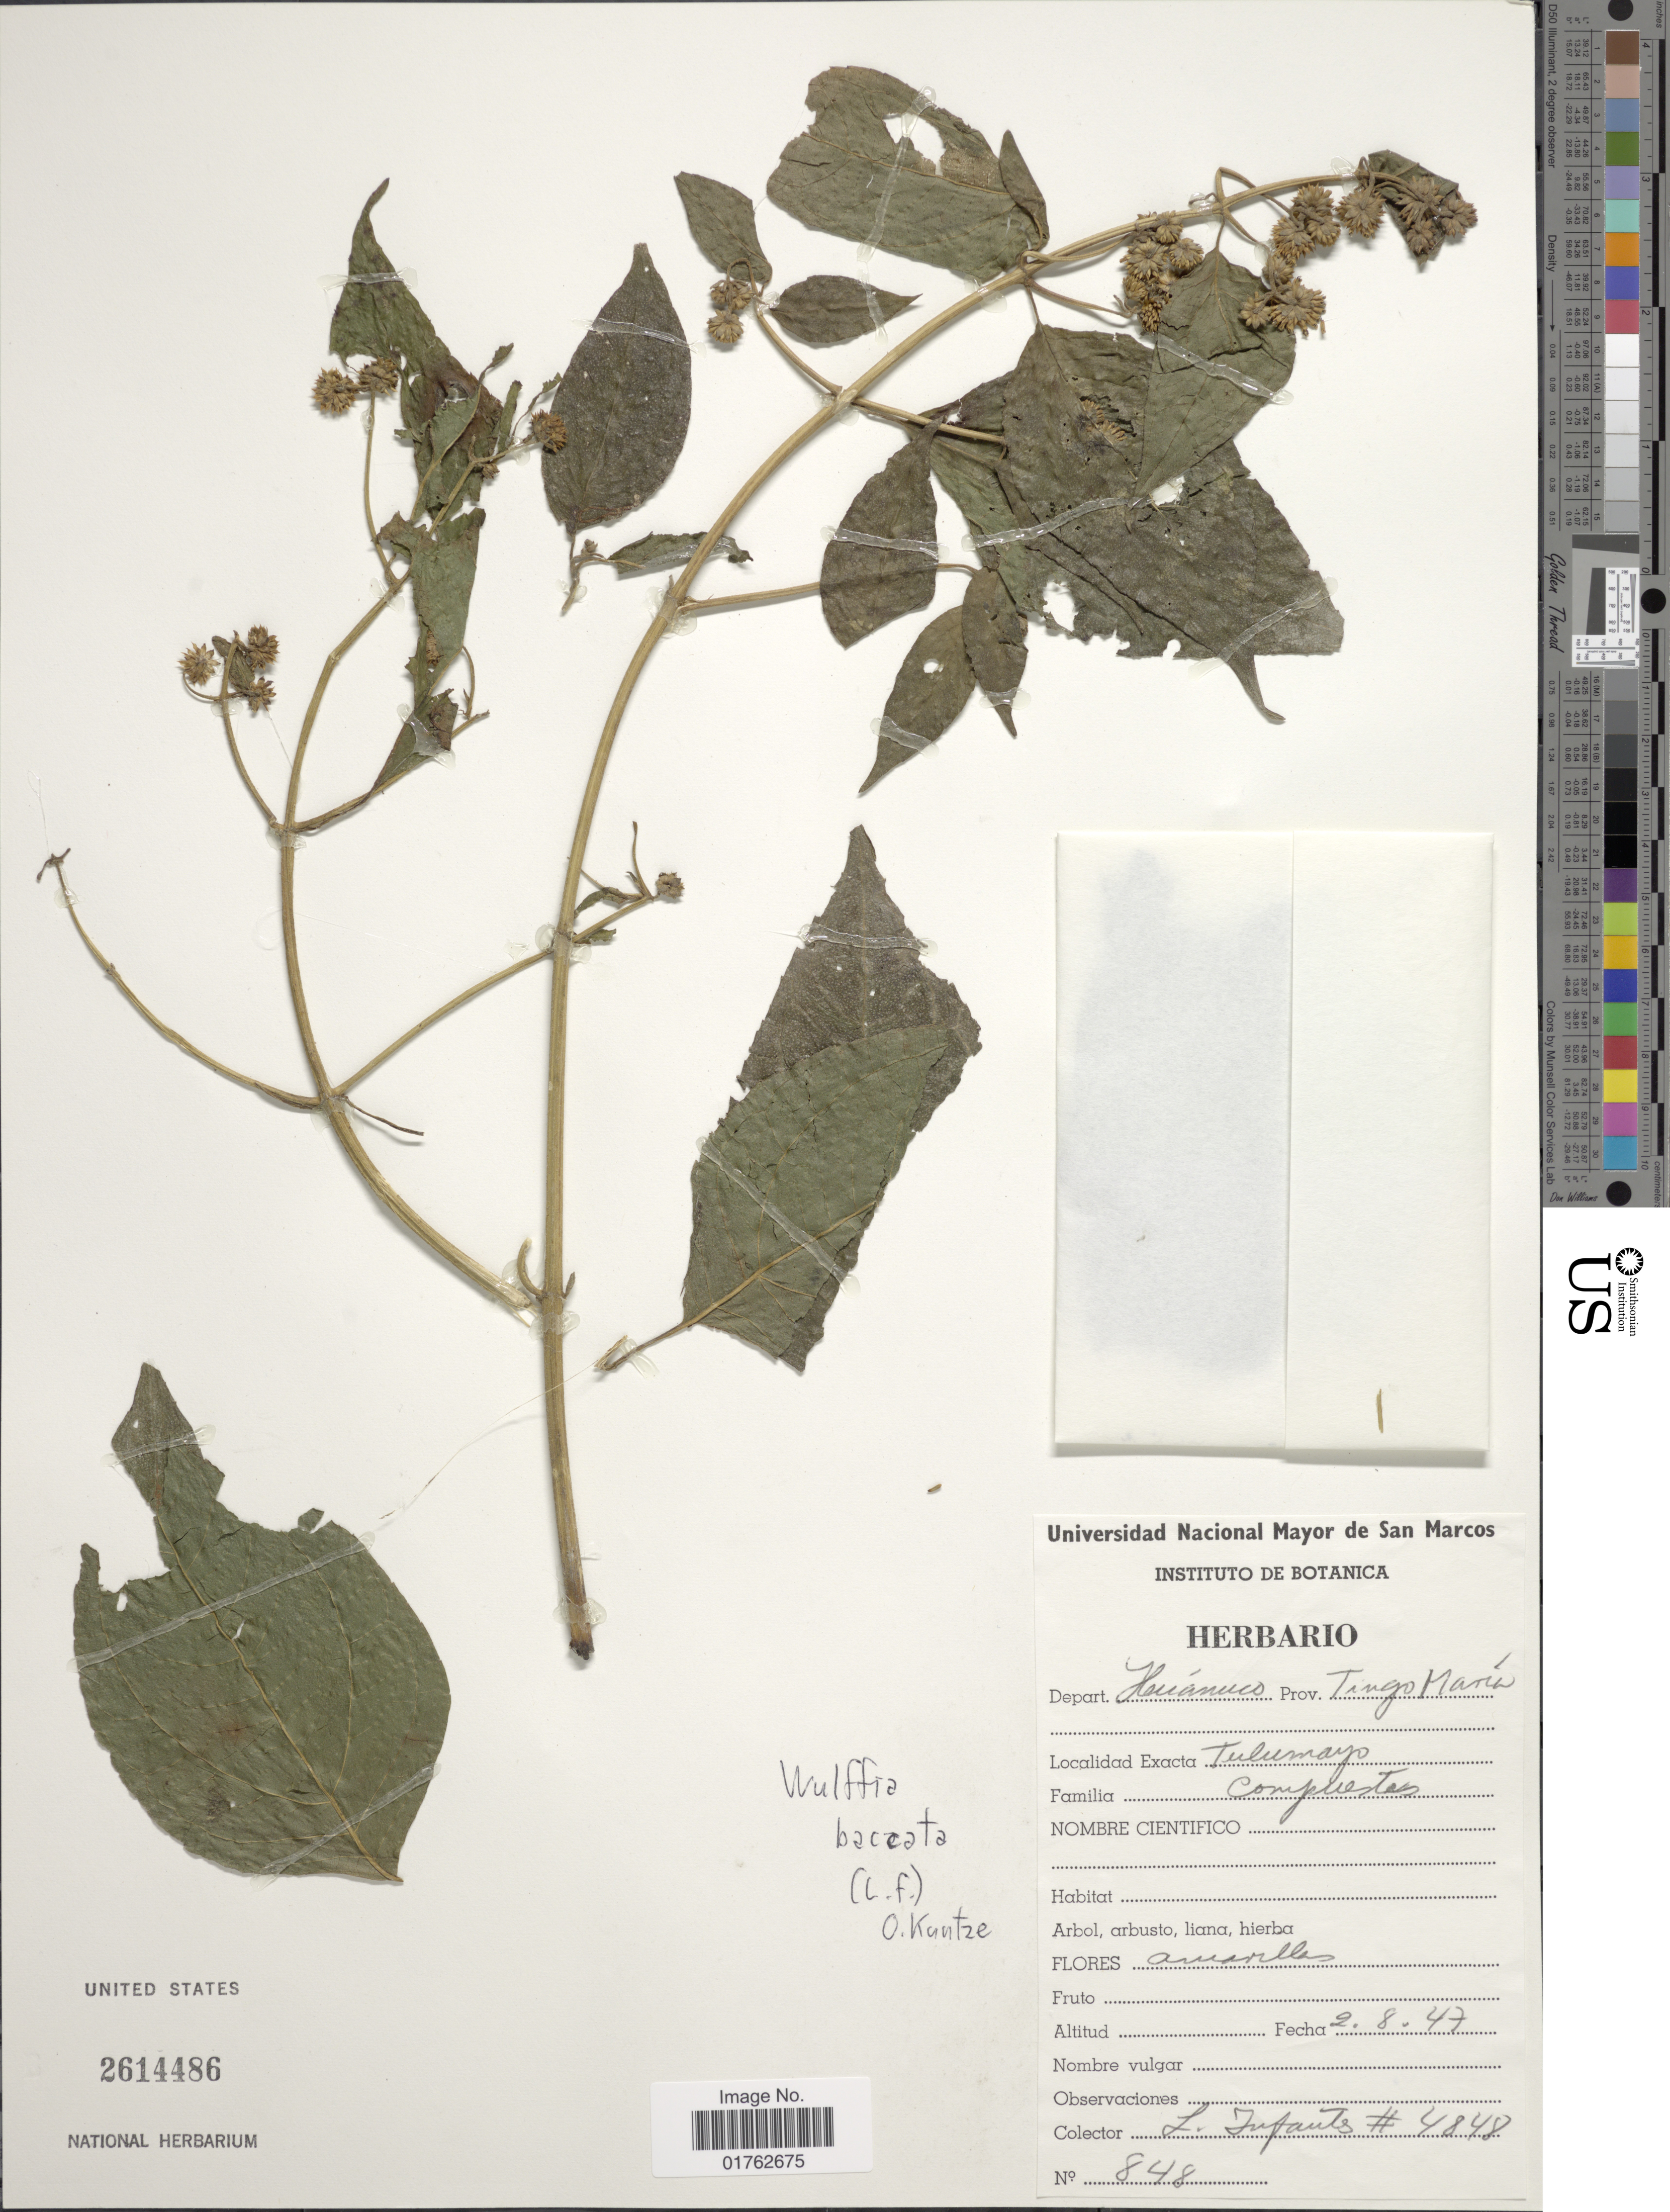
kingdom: Plantae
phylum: Tracheophyta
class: Magnoliopsida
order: Asterales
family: Asteraceae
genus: Wulffia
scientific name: Wulffia baccata var. baccata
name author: (L.) Kuntze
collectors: L. Tupauts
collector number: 4848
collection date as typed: Transcribed d/m/y: 2/8/47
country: Peru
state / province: Huánuco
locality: Dept. Huanuco, Prov. Tingo Maria, Tulumayo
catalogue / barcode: US 2614486